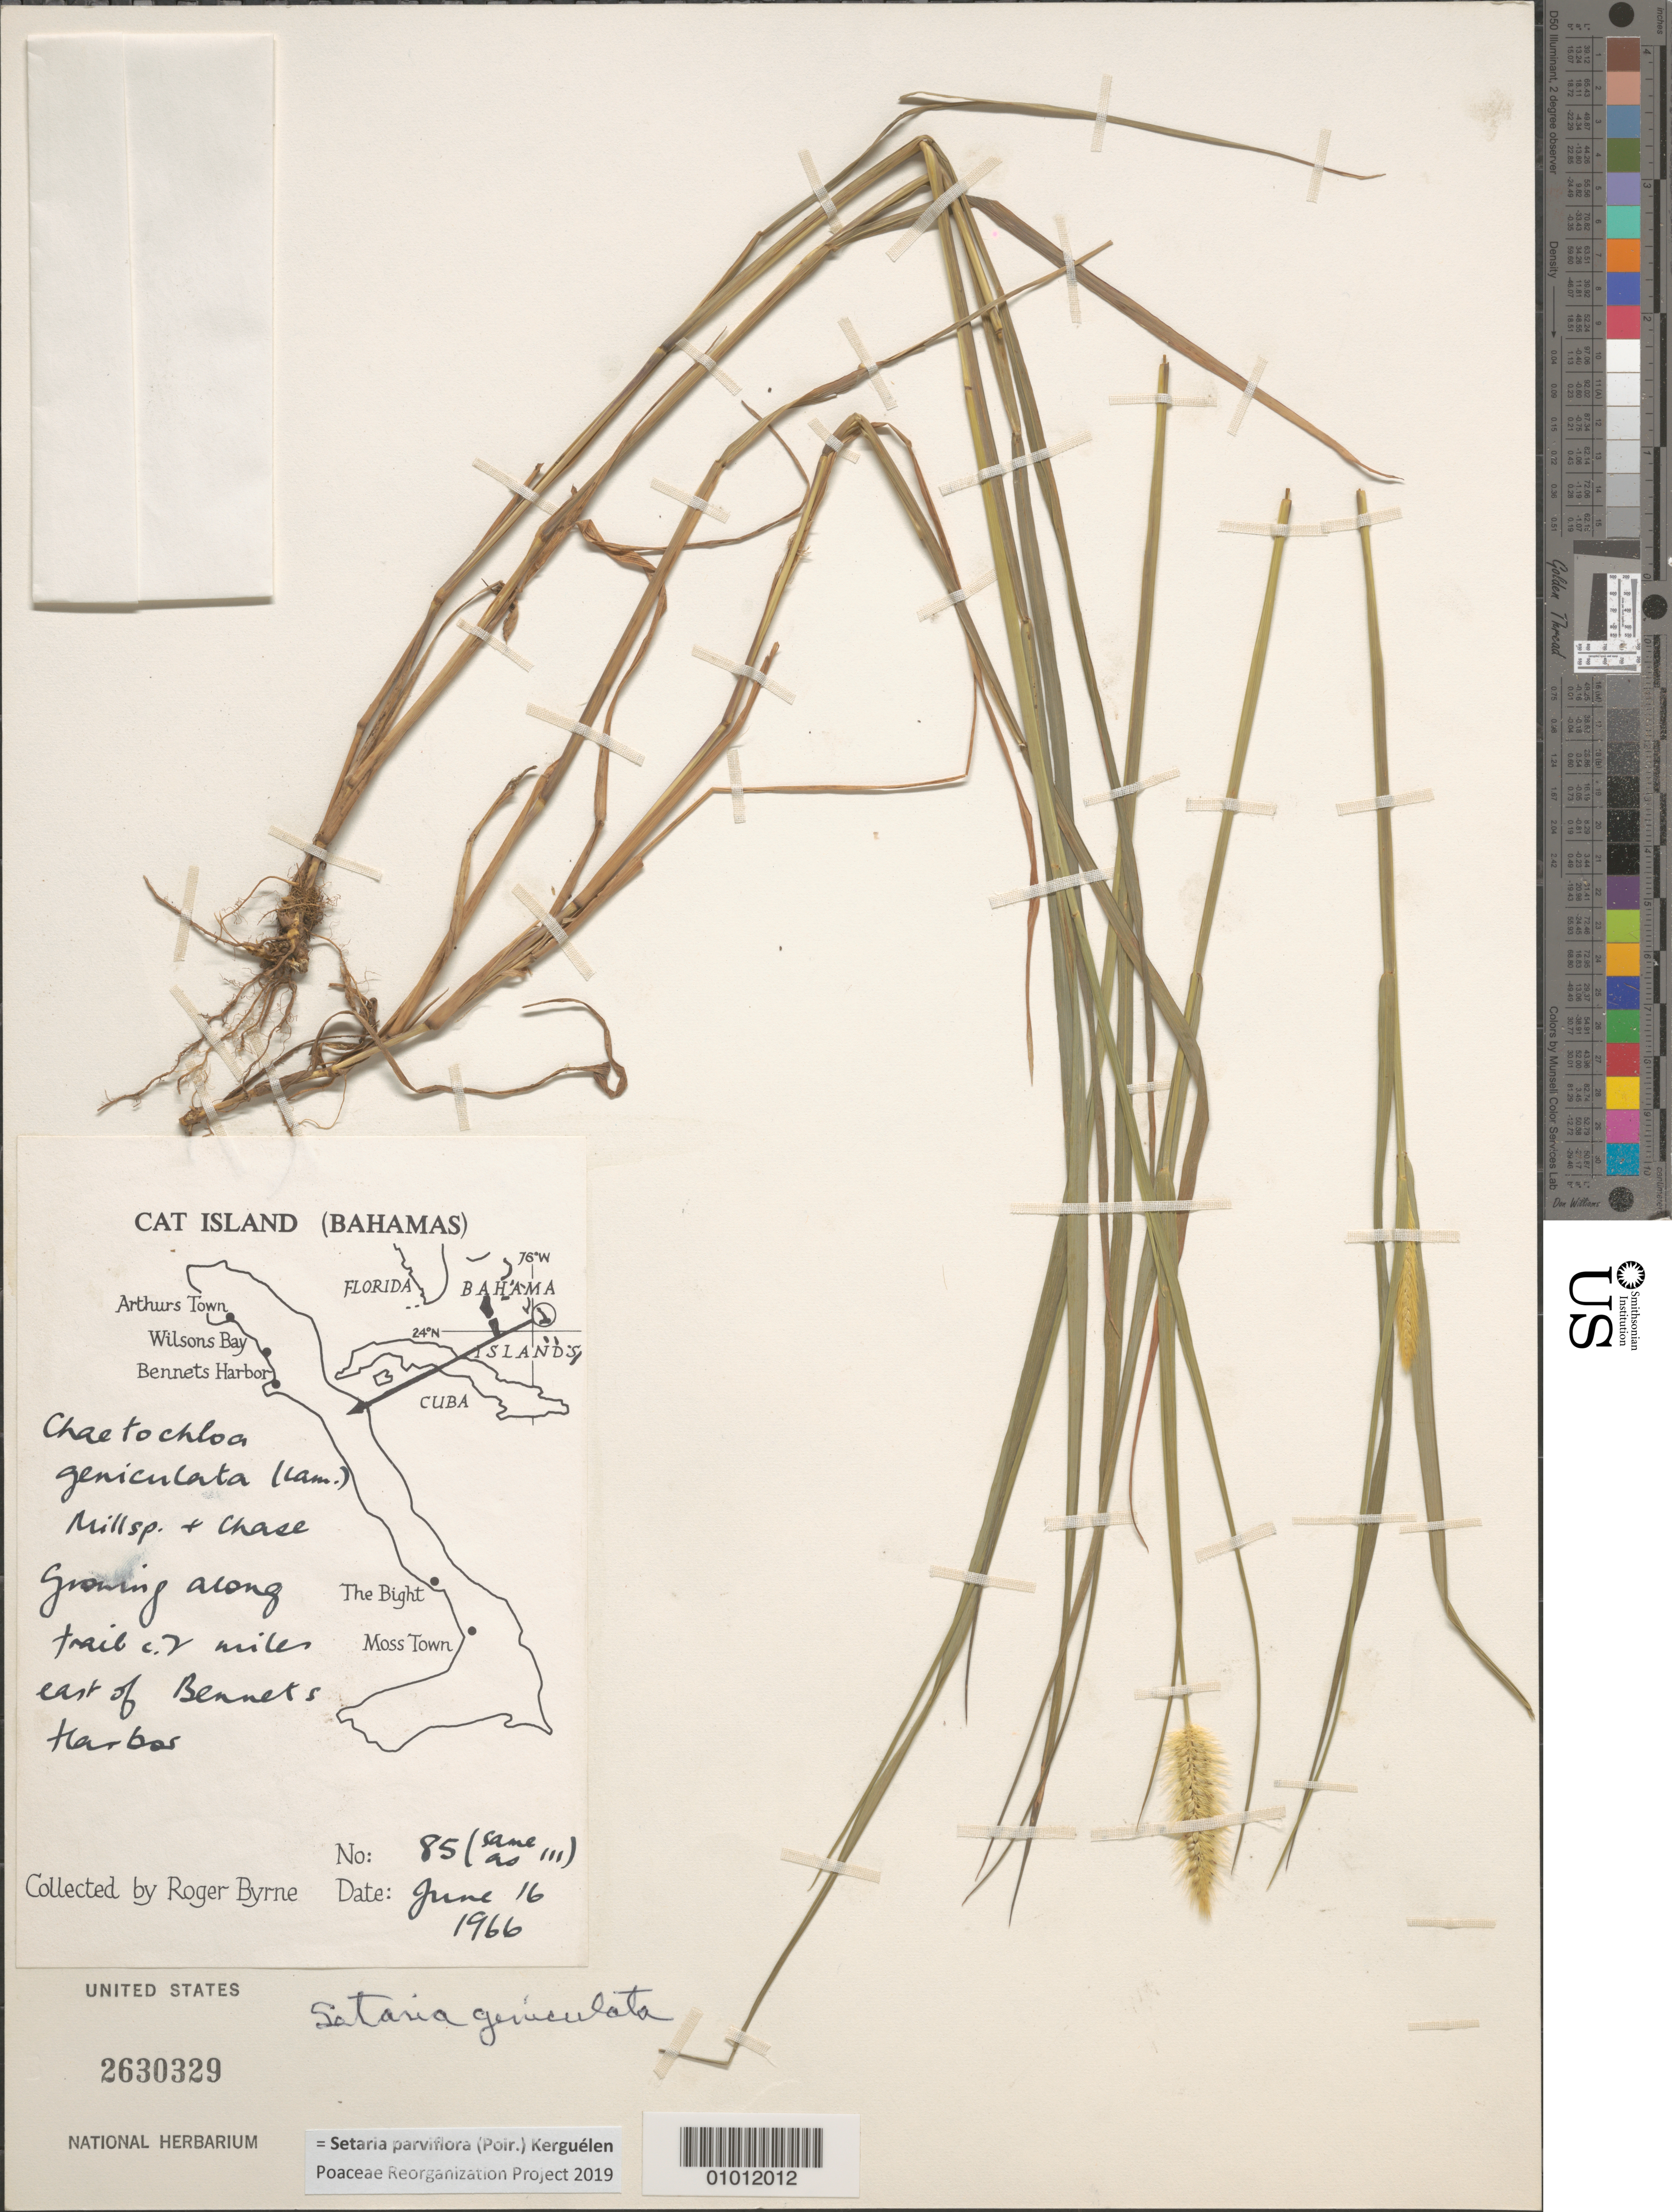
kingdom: Plantae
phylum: Tracheophyta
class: Liliopsida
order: Poales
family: Poaceae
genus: Setaria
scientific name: Setaria parviflora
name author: (Poir.) Kerguélen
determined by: Poaceae Reorganization Project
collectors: R. Byrne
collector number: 85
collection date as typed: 16 Jun 1966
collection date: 1966-06-16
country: Bahamas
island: Cat I.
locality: Along trail c. 2 miles E of Bennets Harbor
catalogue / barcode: US 2630329